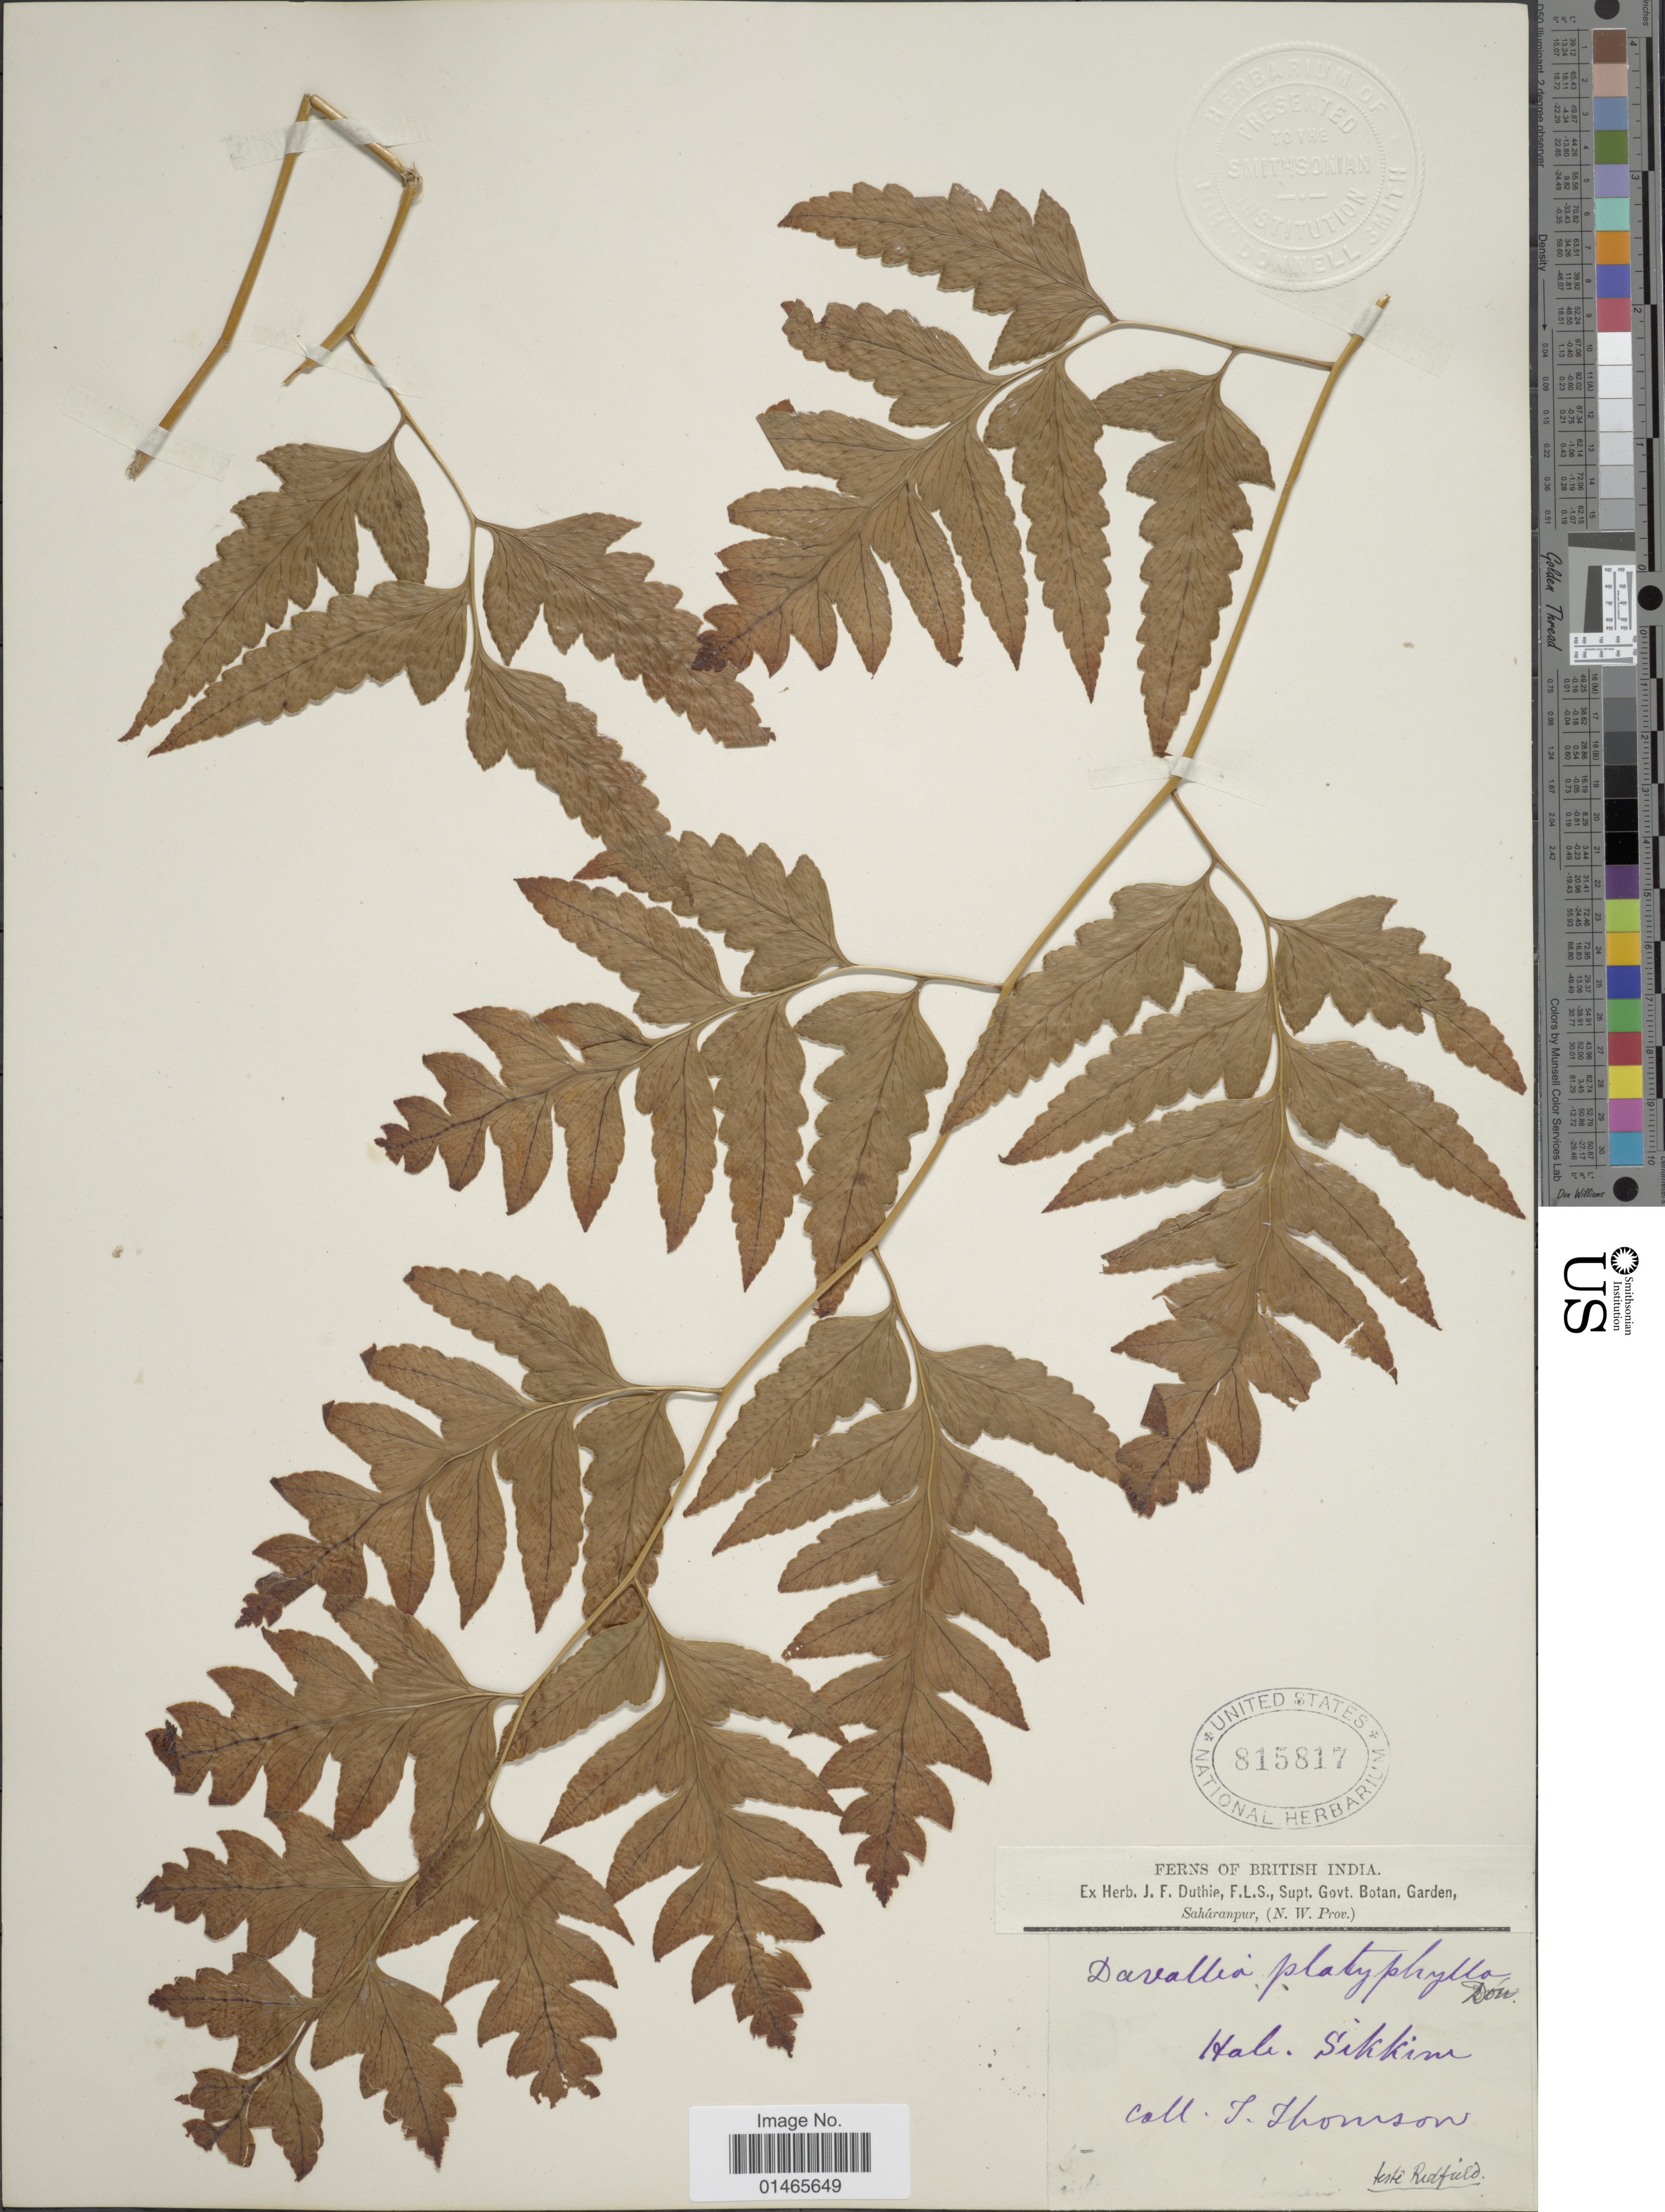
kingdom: Plantae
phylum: Tracheophyta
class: Polypodiopsida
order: Polypodiales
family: Dennstaedtiaceae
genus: Microlepia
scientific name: Microlepia platyphylla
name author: (D. Don) J. Sm.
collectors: T. Thomson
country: India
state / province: Sikkim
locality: British India, Saháranpur, (N.W. Prov), Hali [interpreted]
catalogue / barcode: US 815817